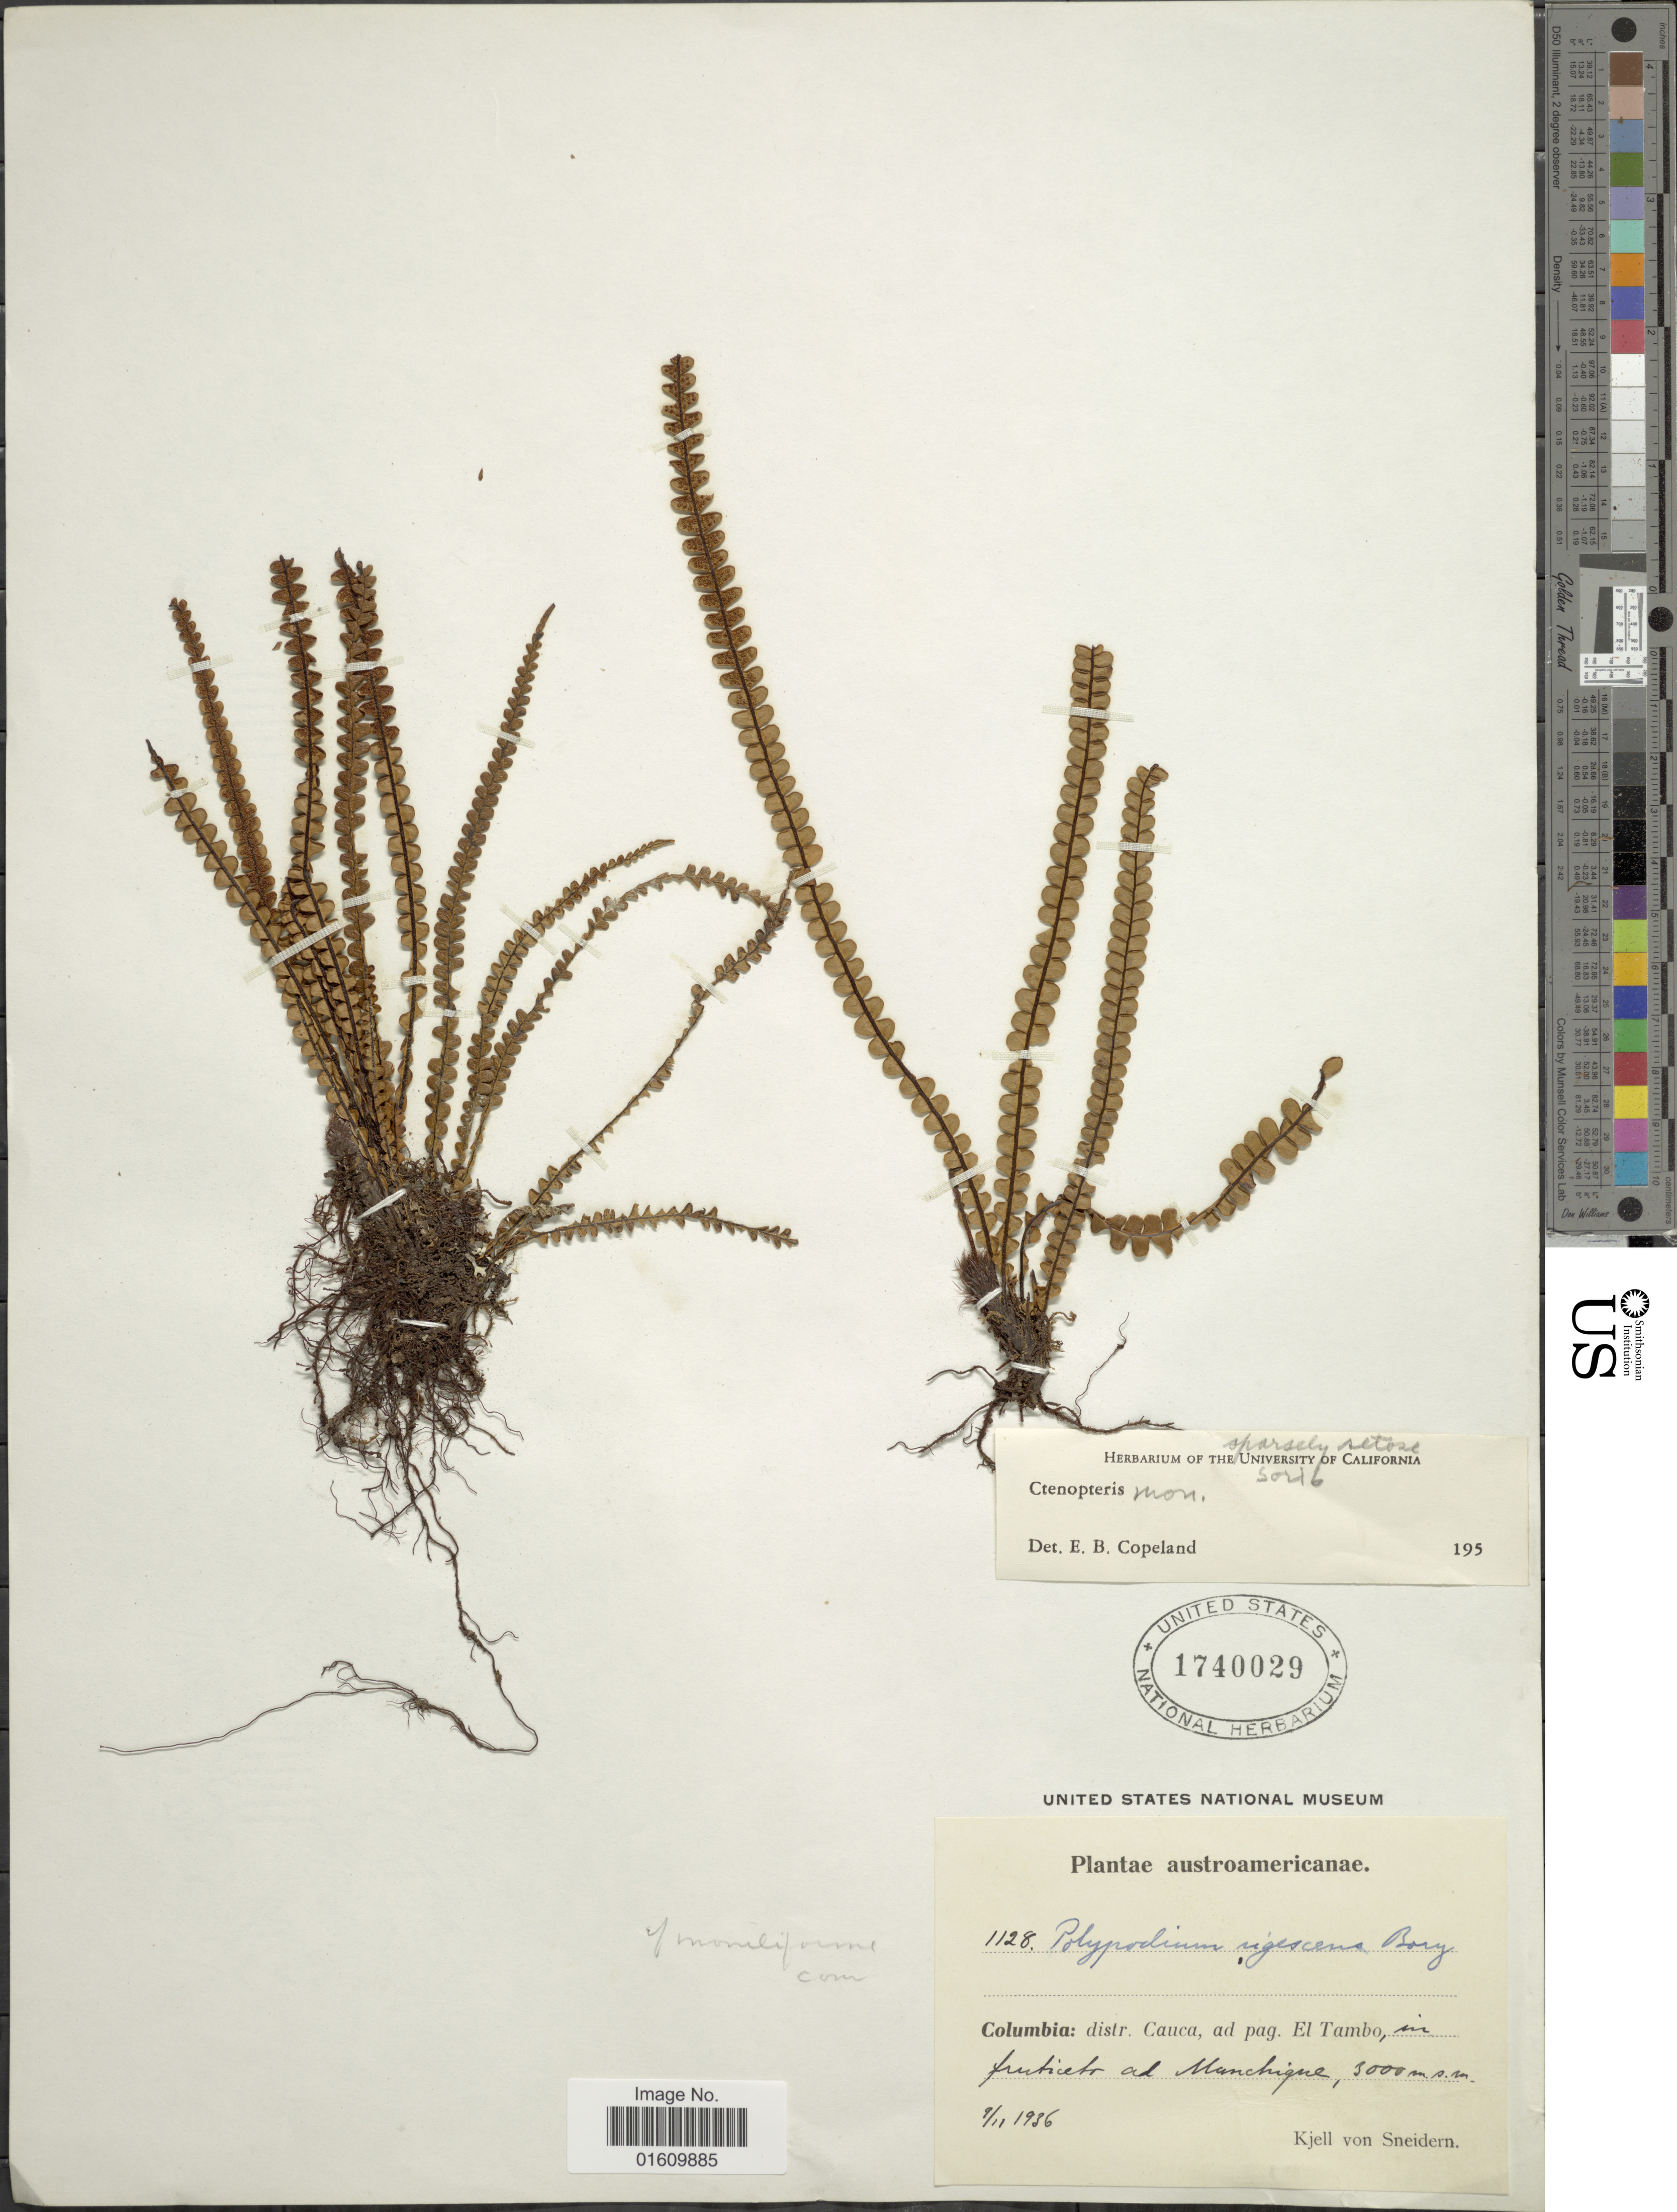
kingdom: Plantae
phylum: Tracheophyta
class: Polypodiopsida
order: Polypodiales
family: Polypodiaceae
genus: Melpomene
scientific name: Melpomene moniliformis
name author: (Lag. ex Sw.) A.R. Sm. & R.C. Moran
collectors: K. von Sneidern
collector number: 1128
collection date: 1936-09-11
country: Colombia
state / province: Cauca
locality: Distr. Cauca, ad pag. El Tambo in frutictr ad Manchique.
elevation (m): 3000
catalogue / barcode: US 1740029